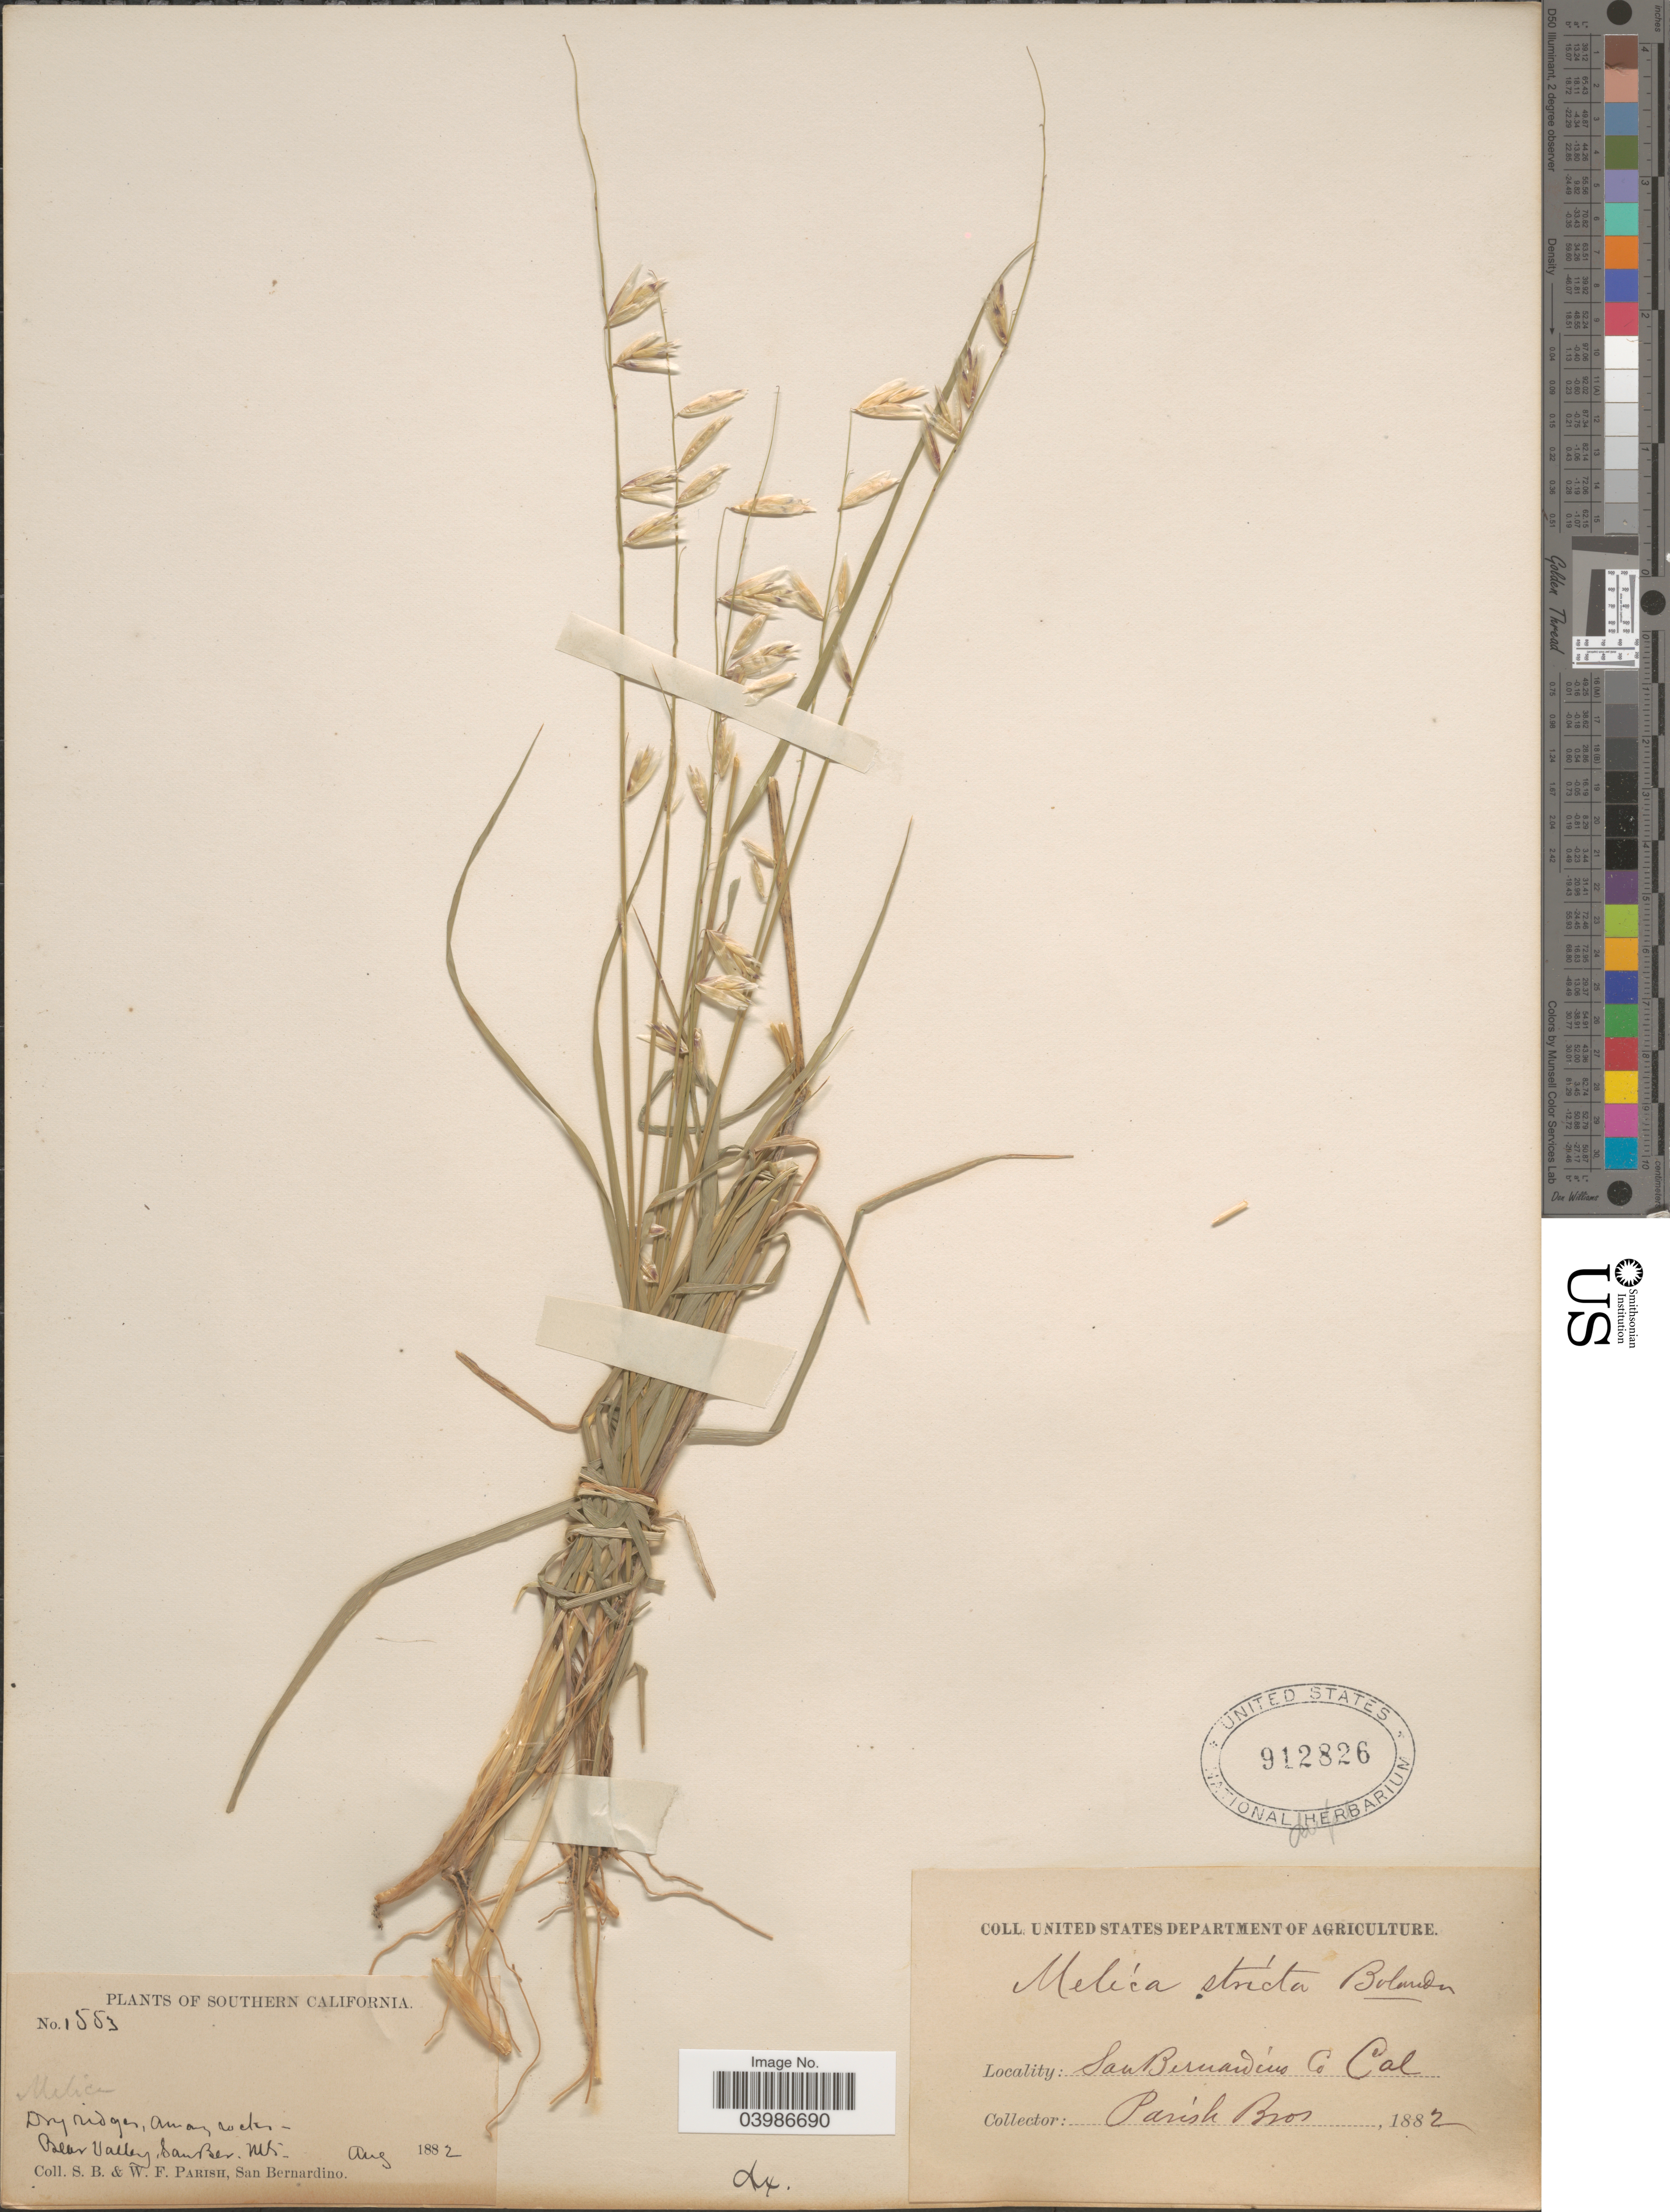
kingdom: Plantae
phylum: Tracheophyta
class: Liliopsida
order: Poales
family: Poaceae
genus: Melica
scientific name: Melica stricta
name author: Bol.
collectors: S. B. Parish & W. F. Parish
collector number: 1553*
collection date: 1882-08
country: United States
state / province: California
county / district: San Bernardino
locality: Southern California. Bear Valley, San Ber. Mts.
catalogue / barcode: US 912826